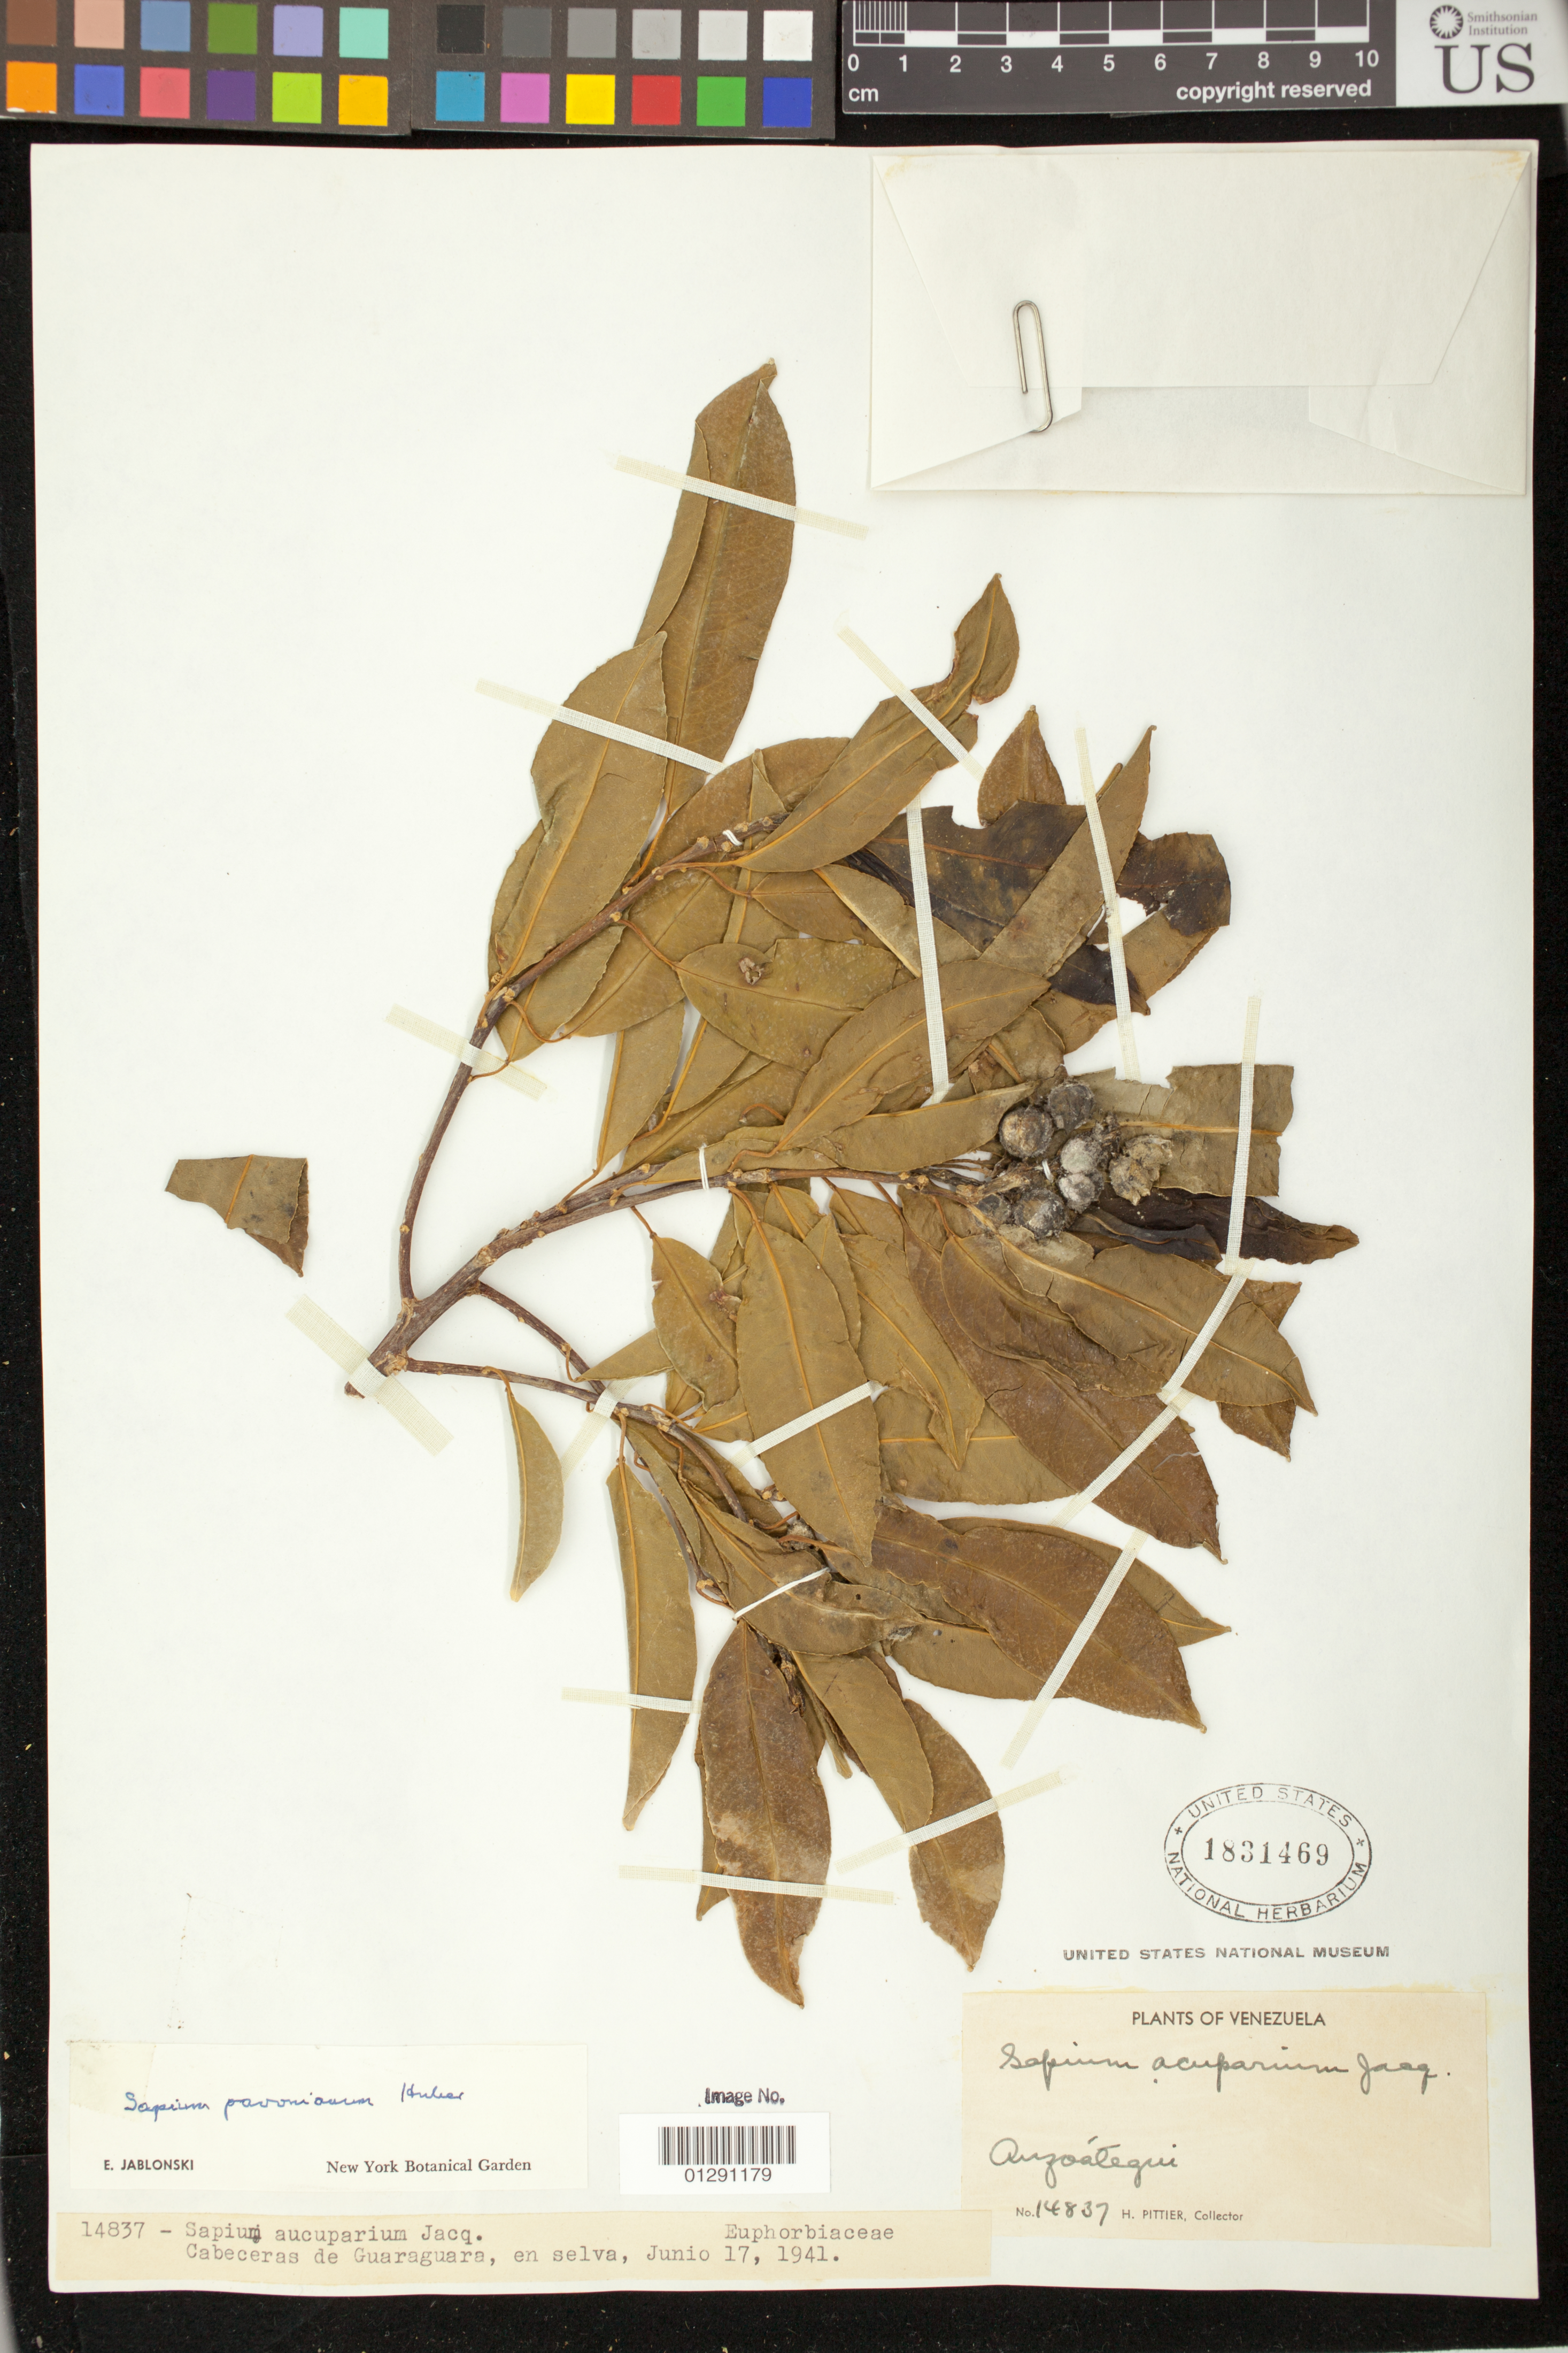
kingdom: Plantae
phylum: Tracheophyta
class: Magnoliopsida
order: Malpighiales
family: Euphorbiaceae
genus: Sapium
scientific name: Sapium glandulatum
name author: (Vell.) Pax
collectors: H. F. Pittier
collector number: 14837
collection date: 1941-06-17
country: Venezuela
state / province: Anzoátegui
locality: Cabeceras de Guaraguara, en selva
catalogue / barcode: US 1831469